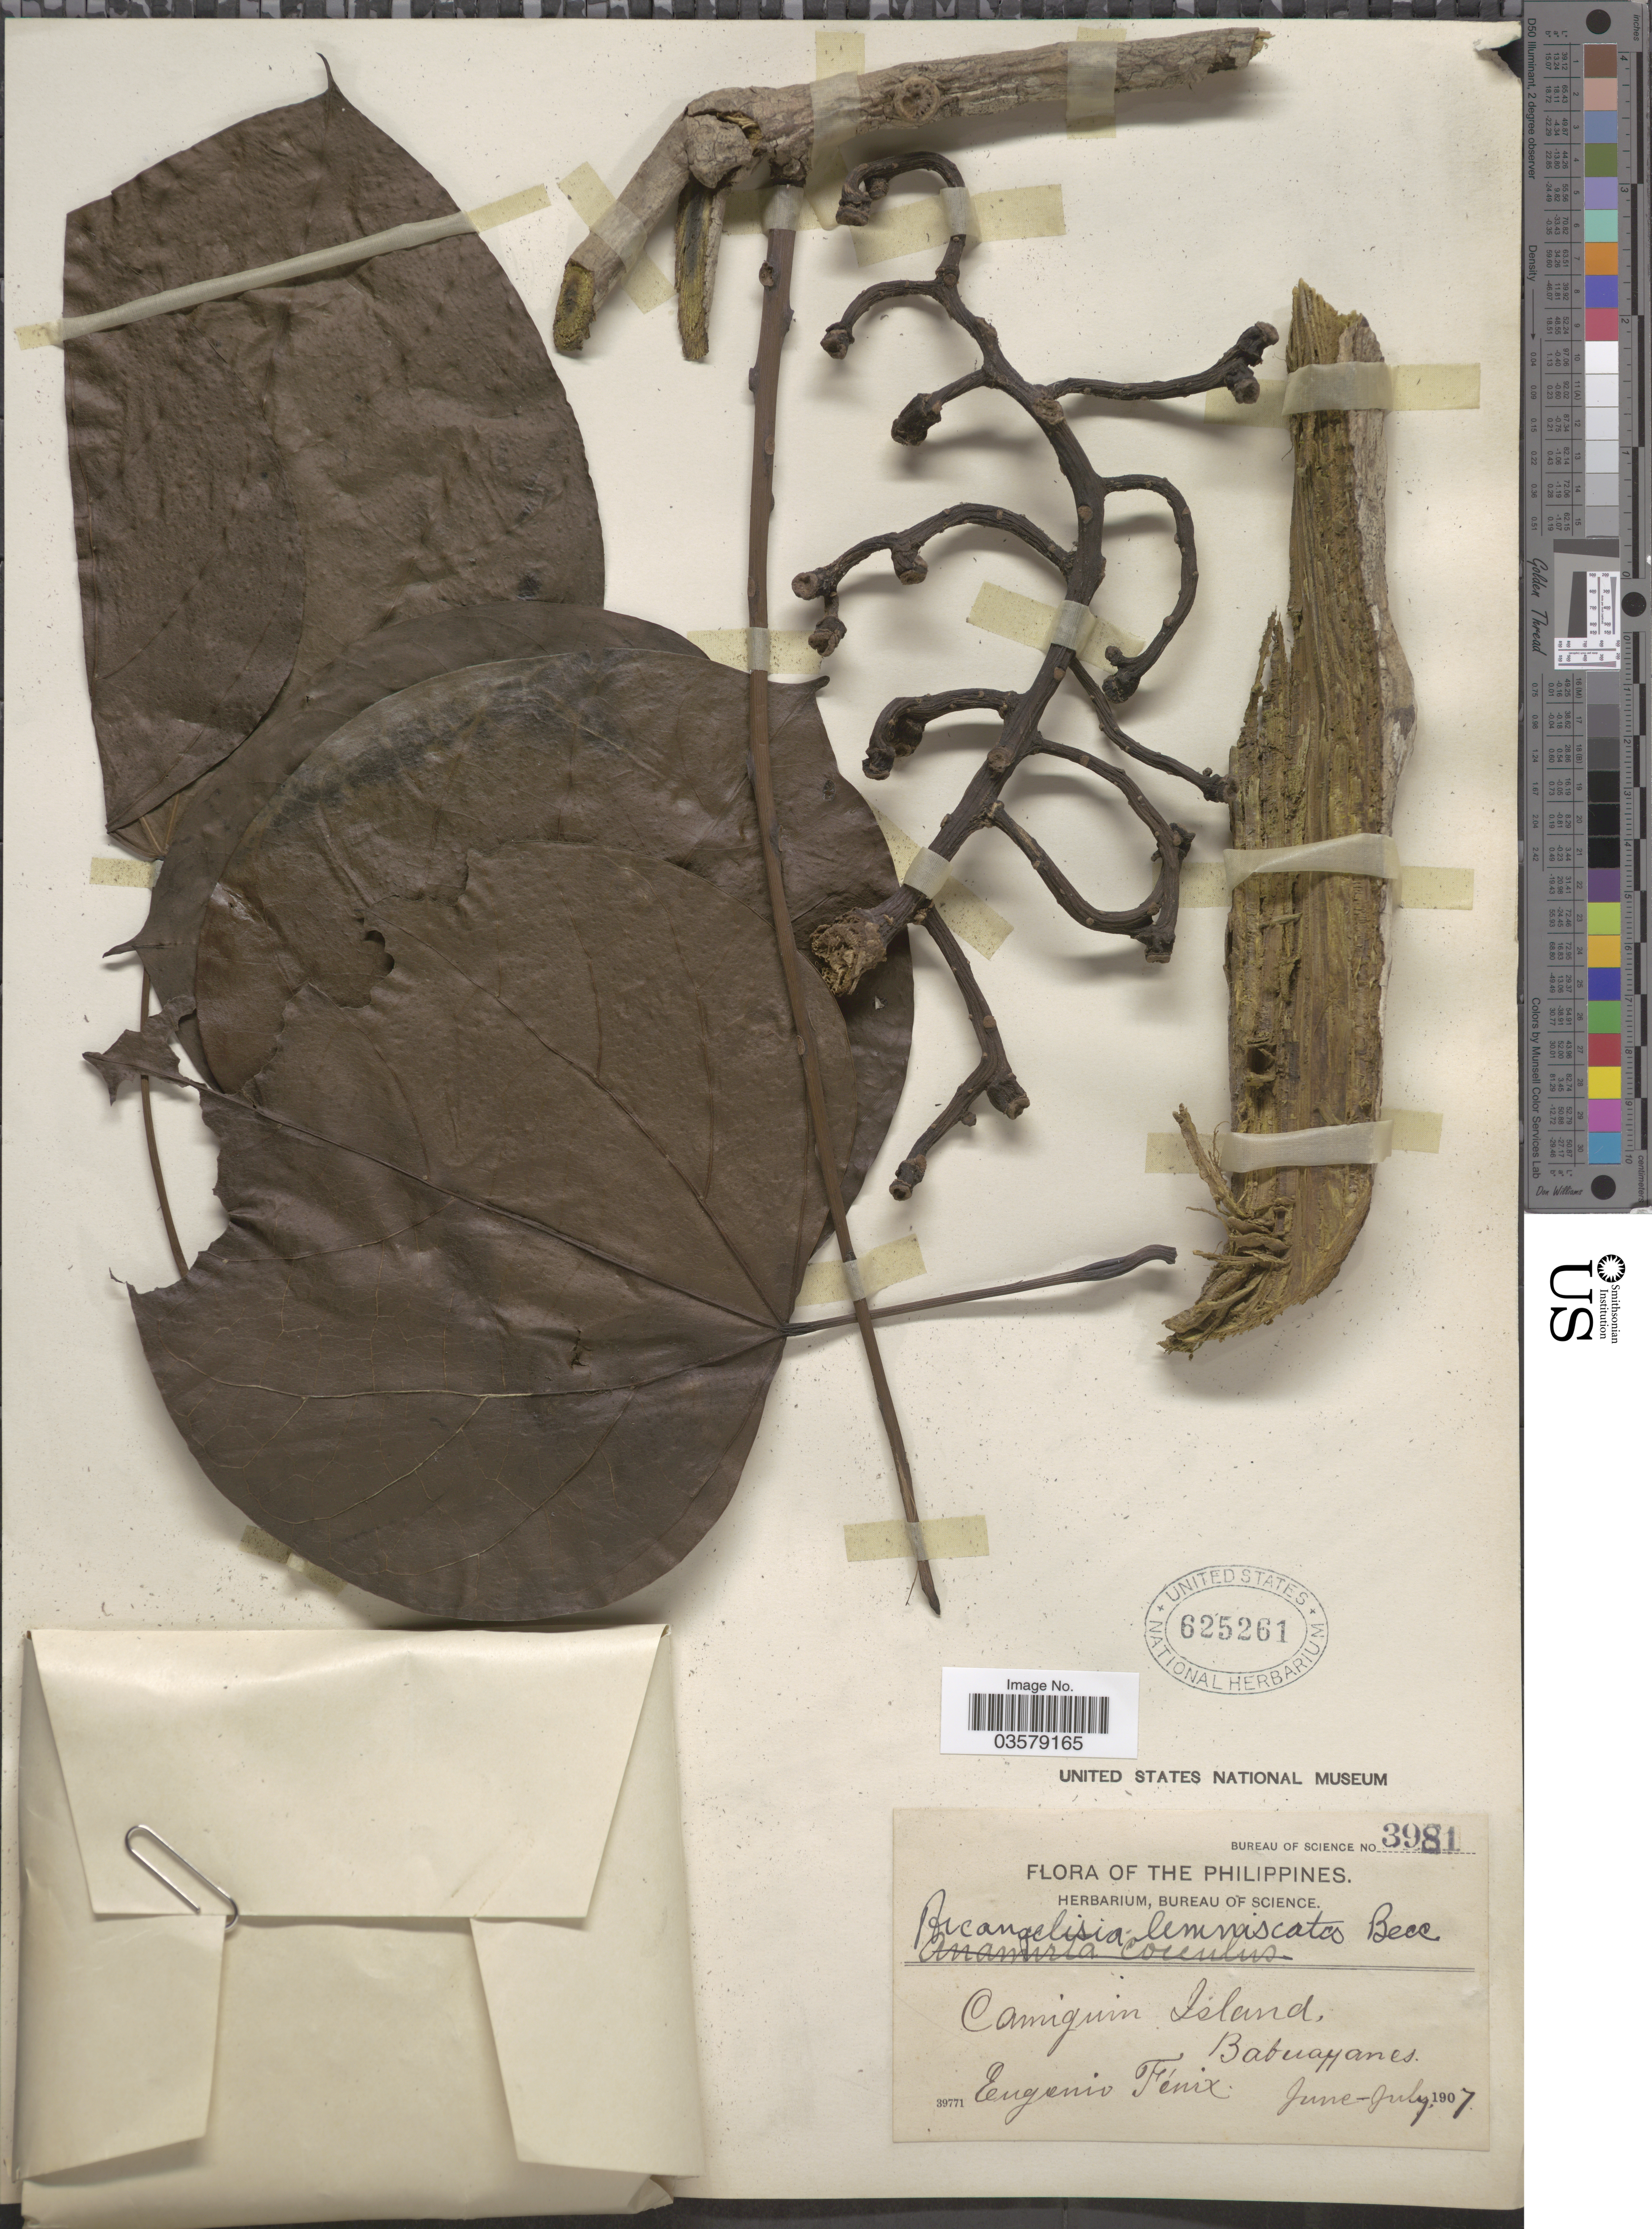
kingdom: Plantae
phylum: Tracheophyta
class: Magnoliopsida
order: Ranunculales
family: Menispermaceae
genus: Arcangelisia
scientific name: Arcangelisia flava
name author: (L.) Merr.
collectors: E. Fénix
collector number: Bureau of Science 3981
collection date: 1907-06/1907-07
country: Philippines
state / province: Northern Mindanao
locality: Camiguin Island, Babuyanes.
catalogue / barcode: US 625261